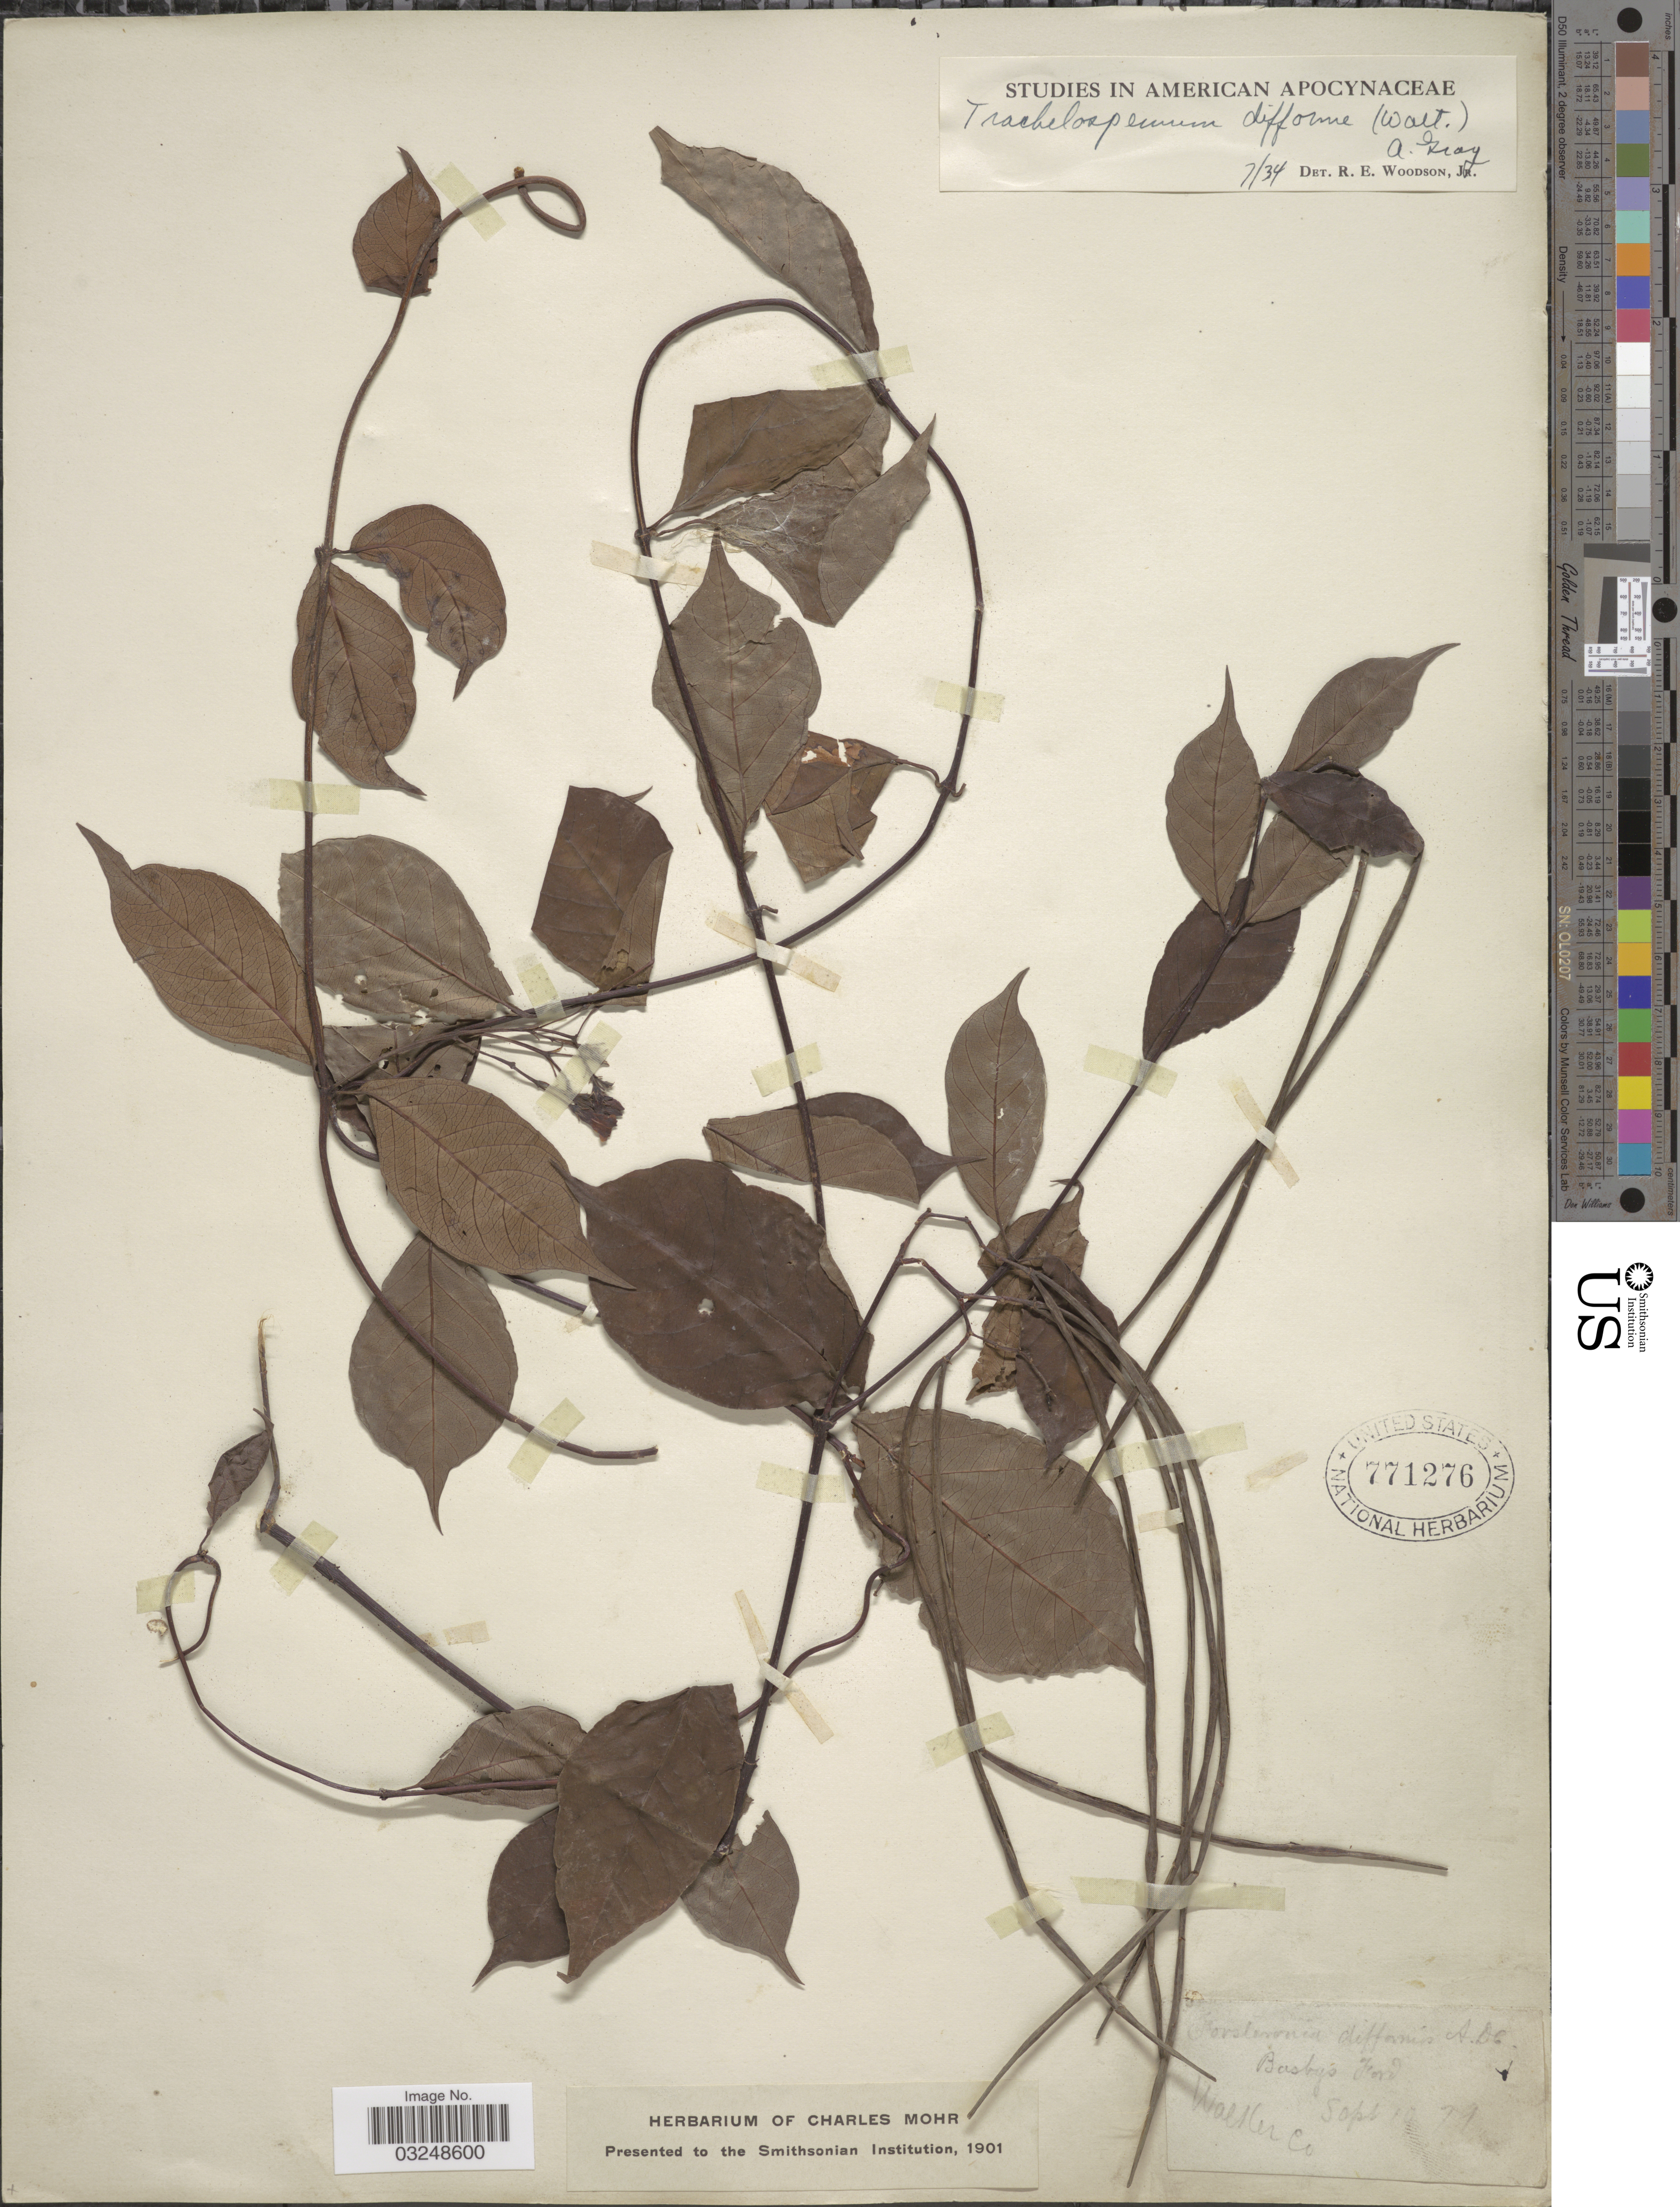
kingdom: Plantae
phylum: Tracheophyta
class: Magnoliopsida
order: Gentianales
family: Apocynaceae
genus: Trachelospermum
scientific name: Trachelospermum difforme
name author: (Walter) A. Gray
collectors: ex herb. Charles Mohr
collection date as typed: Transcribed d/m/y: 10/9/79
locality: Walker Co.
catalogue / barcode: US 771276